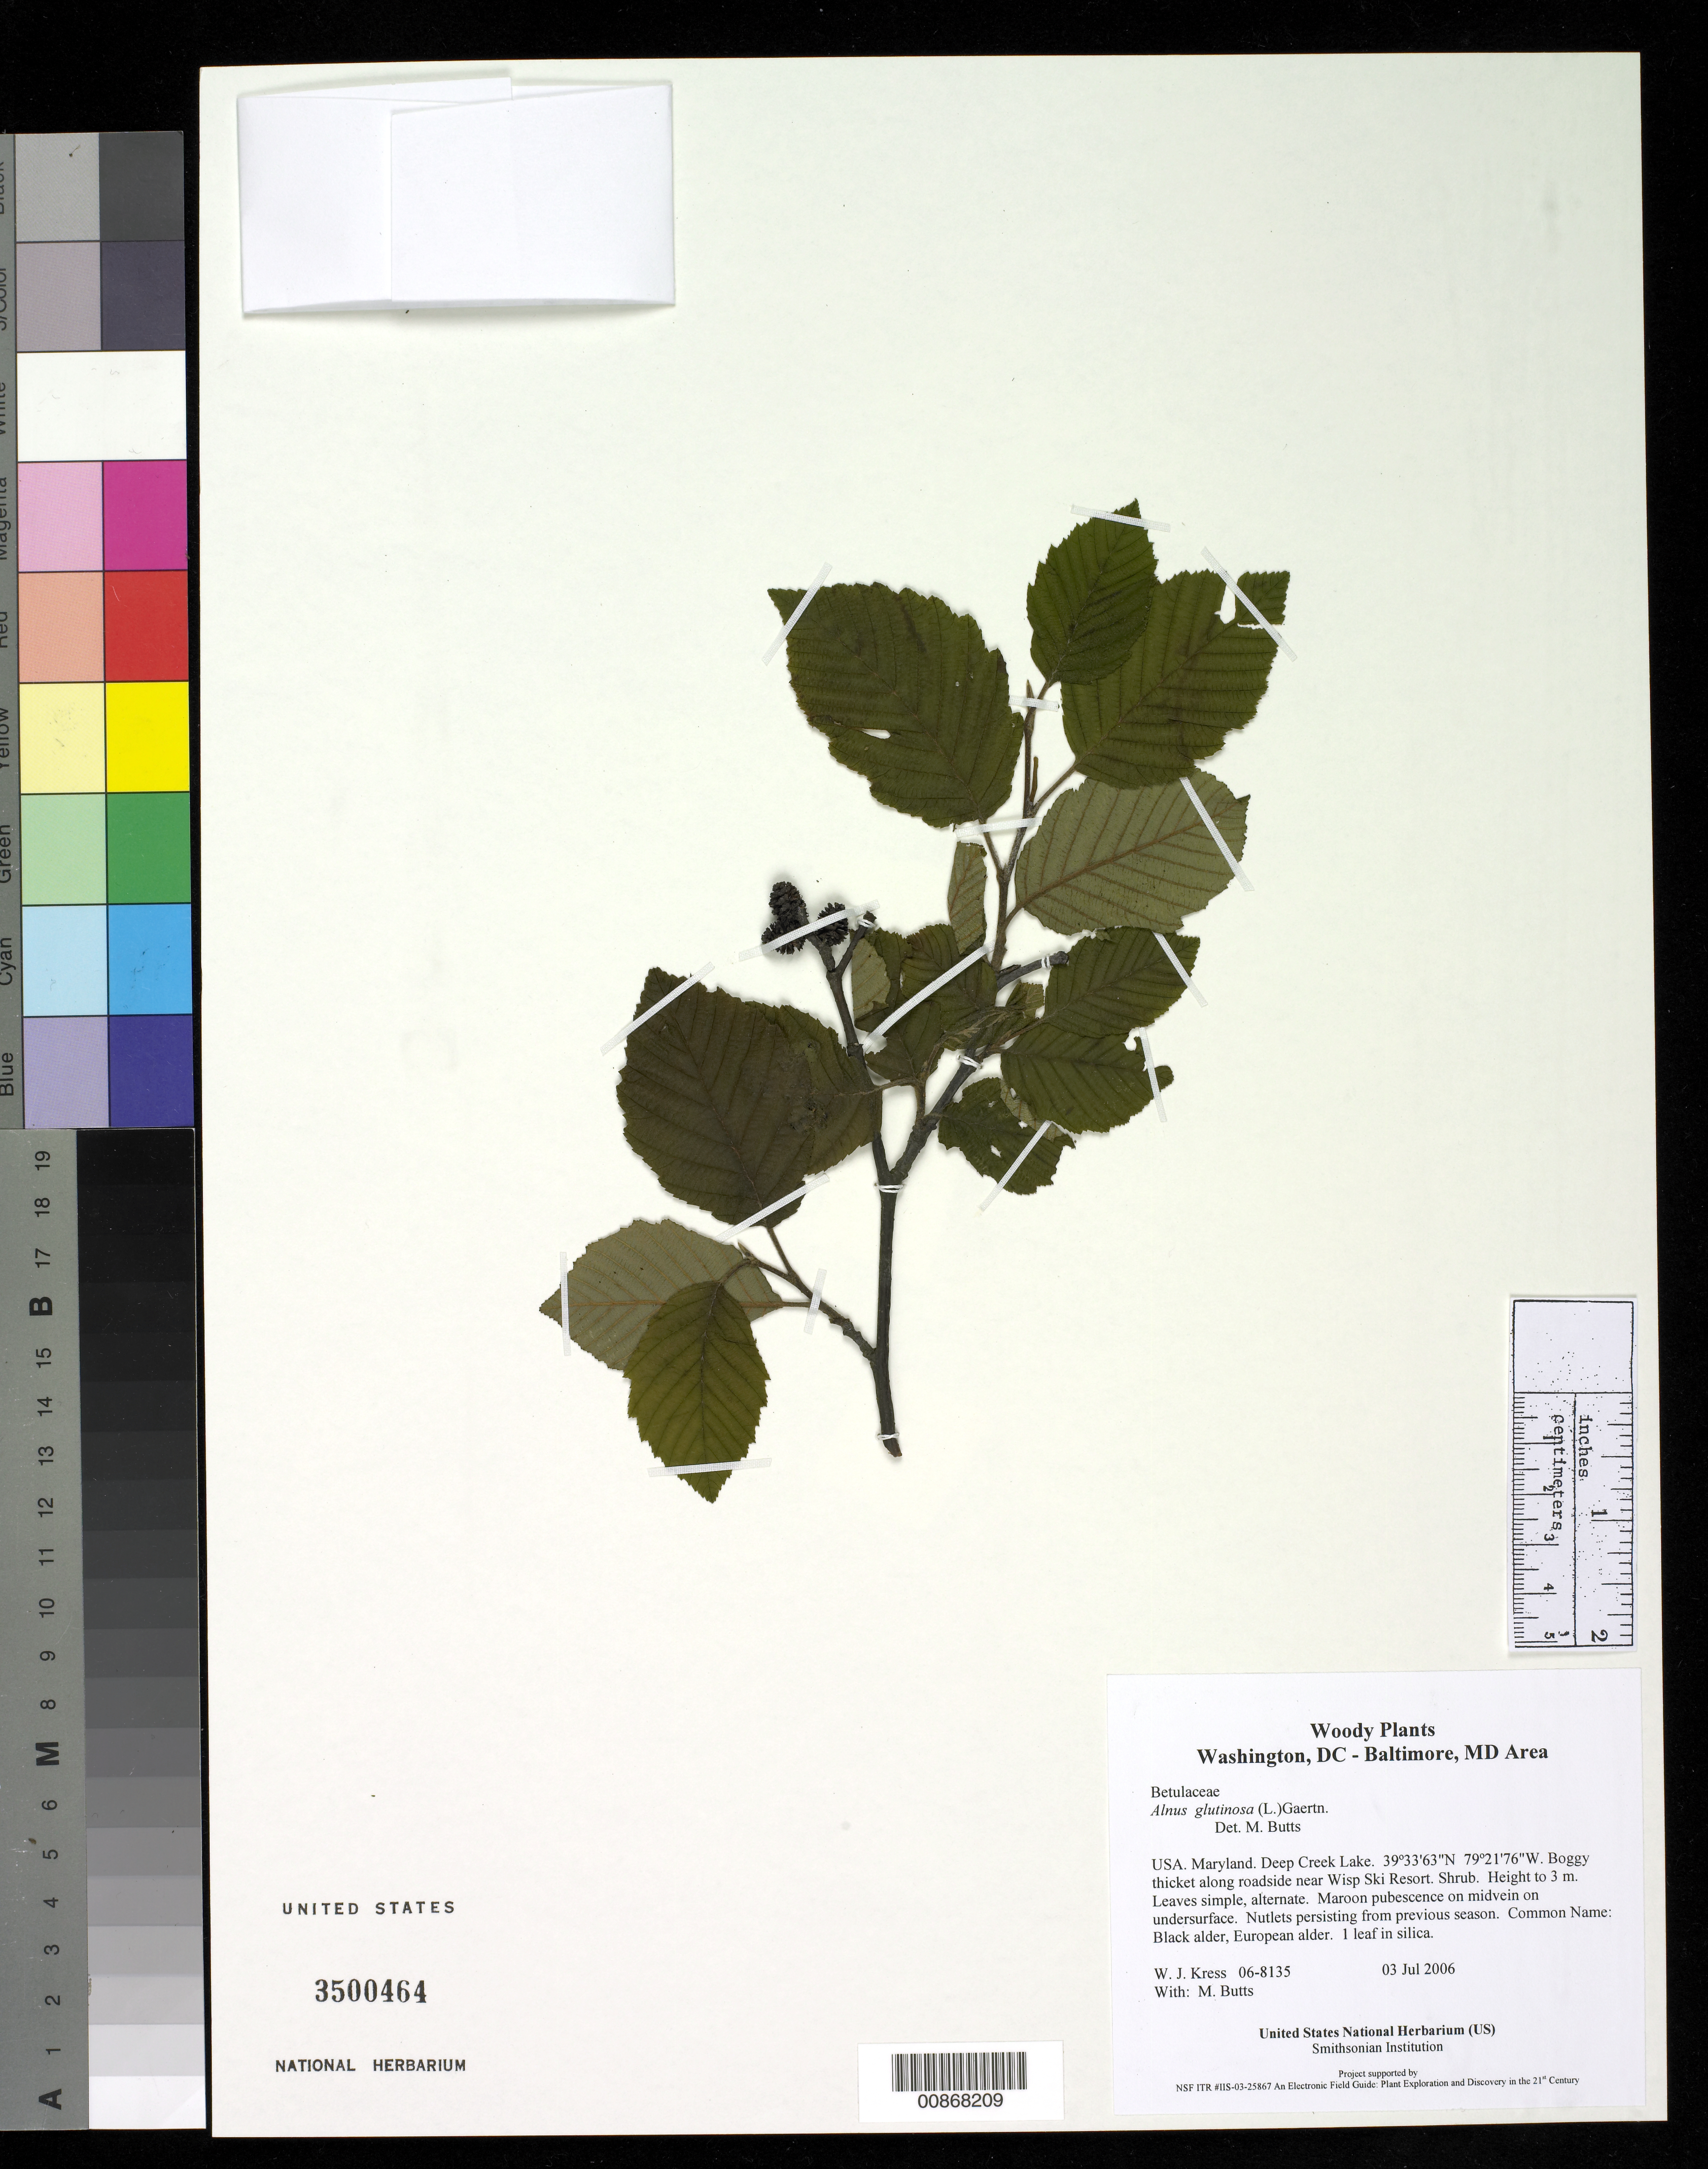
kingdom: Plantae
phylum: Tracheophyta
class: Magnoliopsida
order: Fagales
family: Betulaceae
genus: Alnus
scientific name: Alnus glutinosa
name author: (L.) Gaertn.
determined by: Butts, M. B.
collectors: W. J. Kress & M. B. Butts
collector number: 06-8135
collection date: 2006-07-03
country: United States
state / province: Maryland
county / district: Garrett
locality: Deep Creek Lake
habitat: Boggy thicket along roadside near Wisp Ski Resort.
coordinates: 39 33 63 N, 79 21 76 W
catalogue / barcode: US 3500464